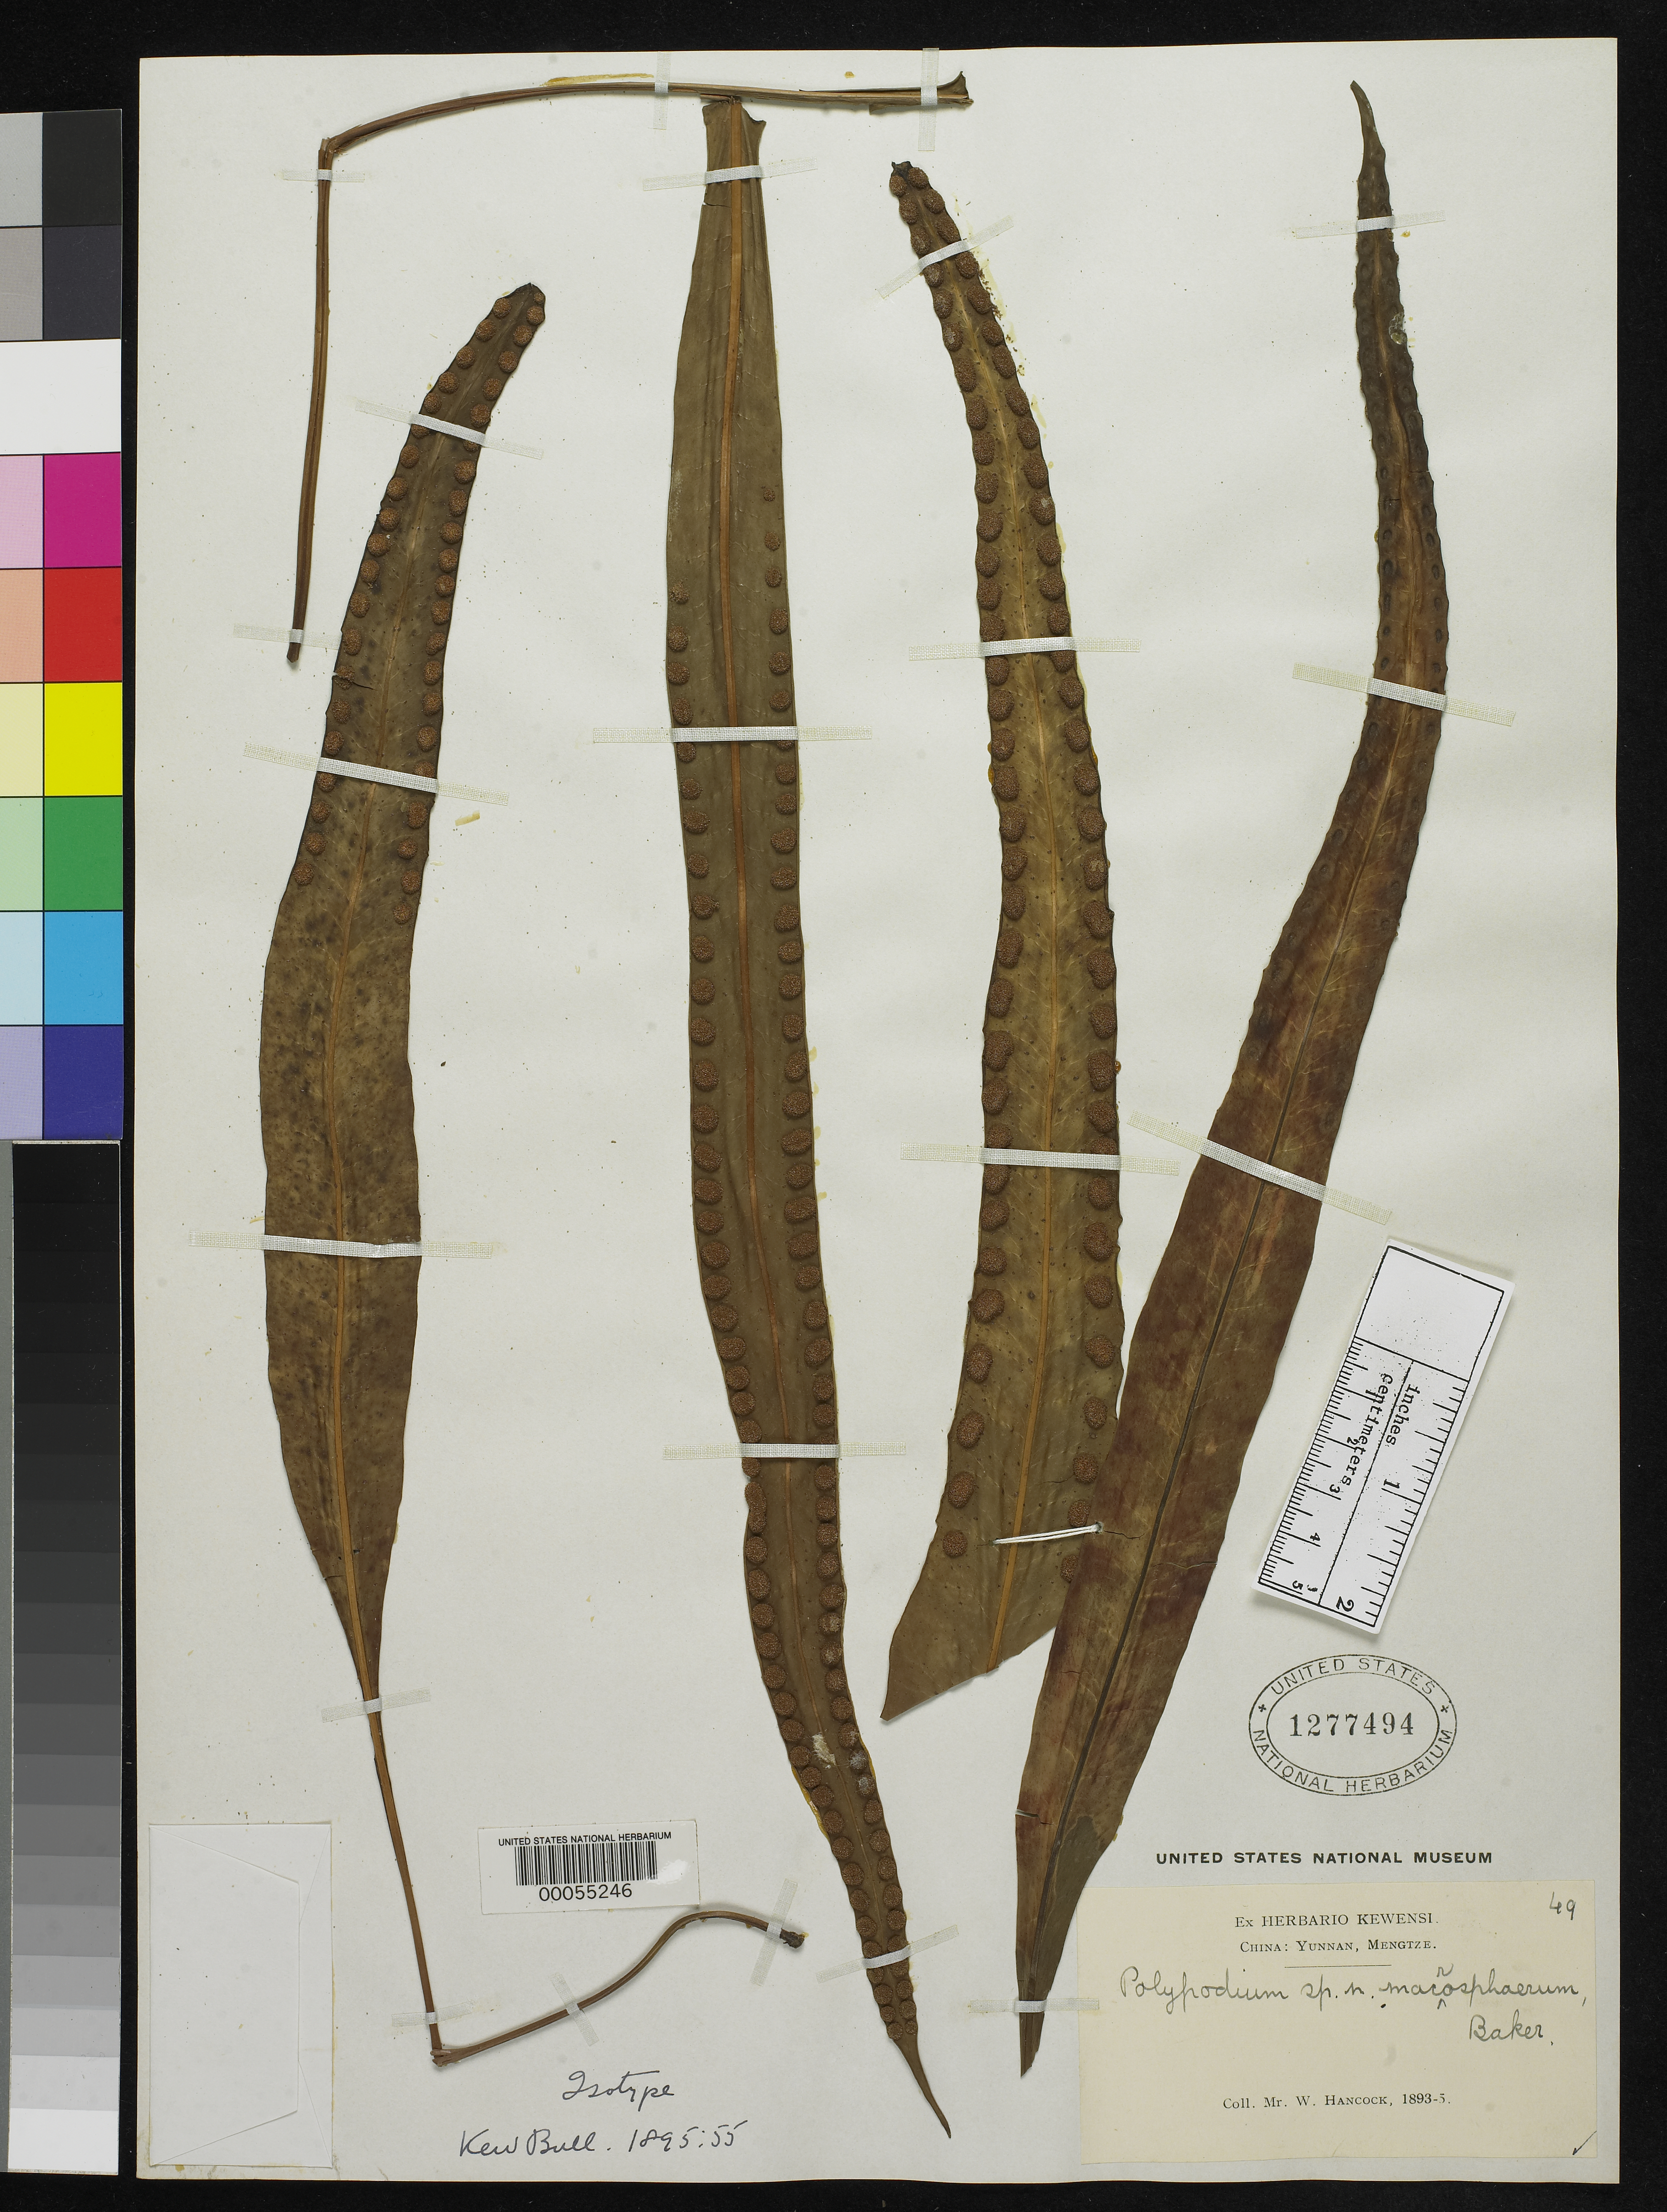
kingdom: Plantae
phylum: Tracheophyta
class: Polypodiopsida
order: Polypodiales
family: Polypodiaceae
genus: Polypodium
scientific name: Polypodium macrosphaerum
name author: Baker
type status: Type Collection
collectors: W. Hancock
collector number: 49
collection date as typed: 1893 to -- --- 1895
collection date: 1893/1895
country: China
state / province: Yunnan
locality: Mengtze.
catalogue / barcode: US 1277494